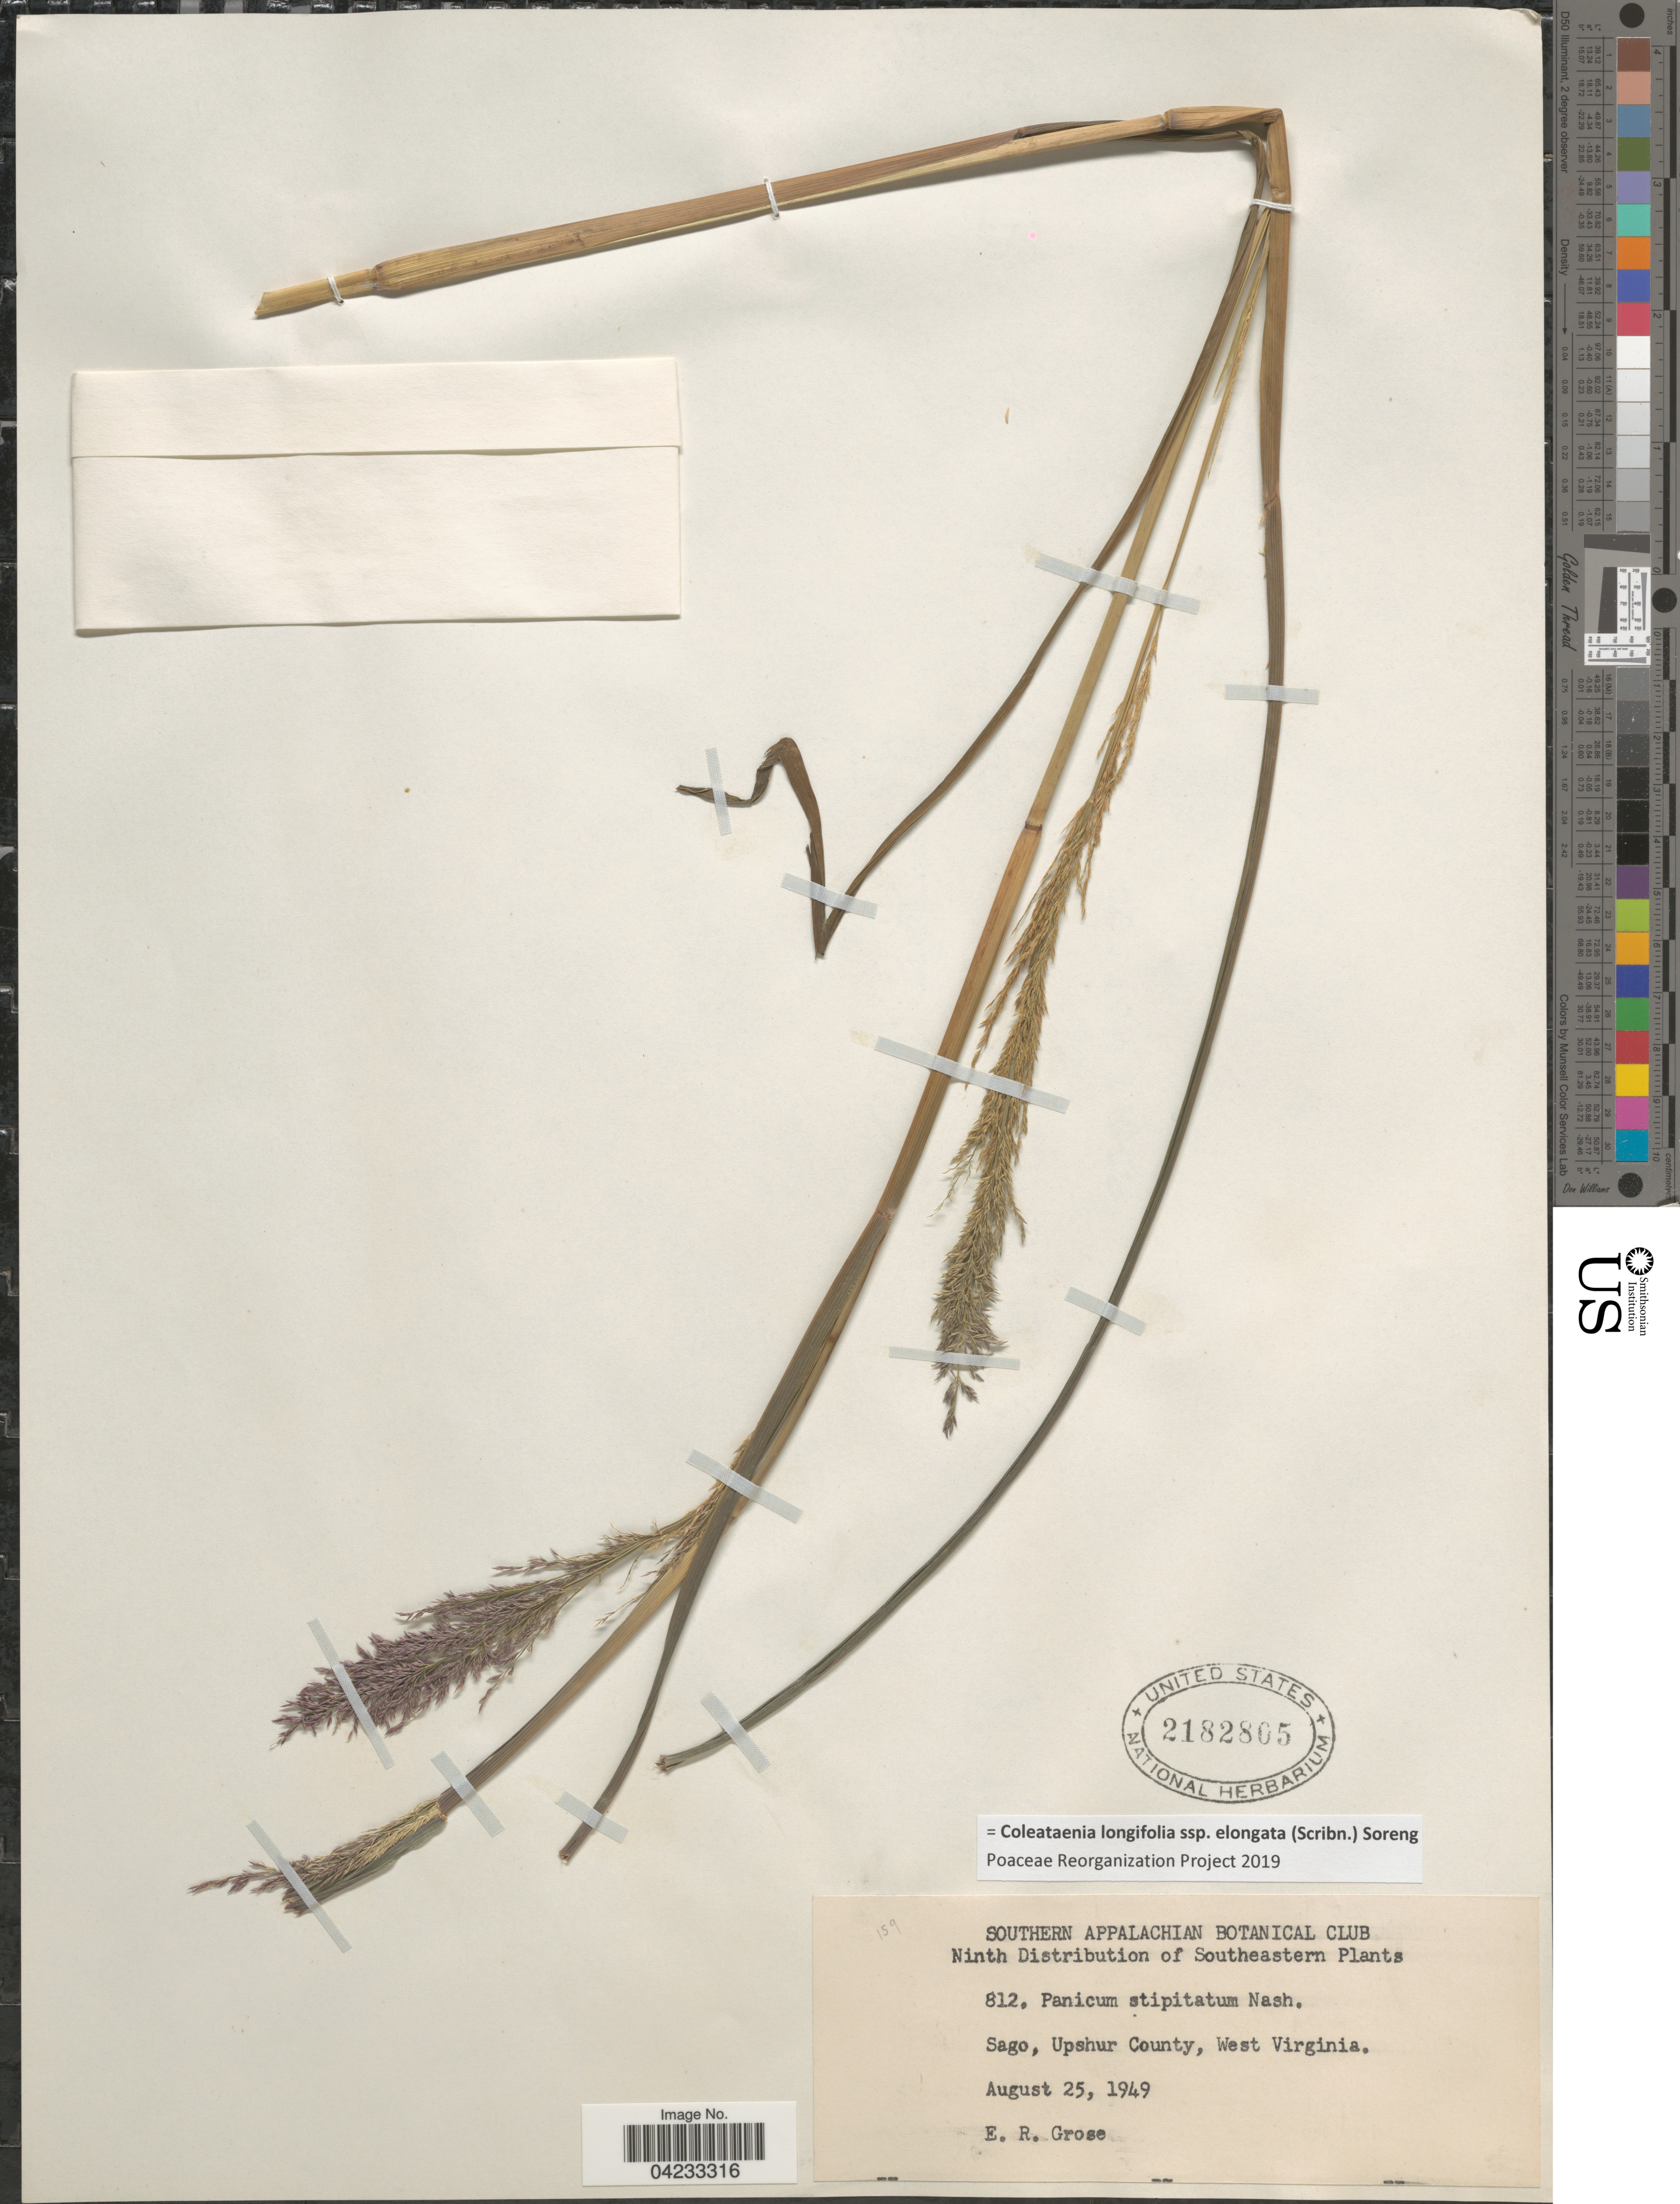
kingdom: Plantae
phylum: Tracheophyta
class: Liliopsida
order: Poales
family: Poaceae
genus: Coleataenia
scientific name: Coleataenia longifolia subsp. elongata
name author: (Scribn.) Soreng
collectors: E. Grose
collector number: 812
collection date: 1949-08-25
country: United States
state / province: West Virginia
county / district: Upshur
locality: Southeastern. Sago, Upshur County.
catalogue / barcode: US 2182805